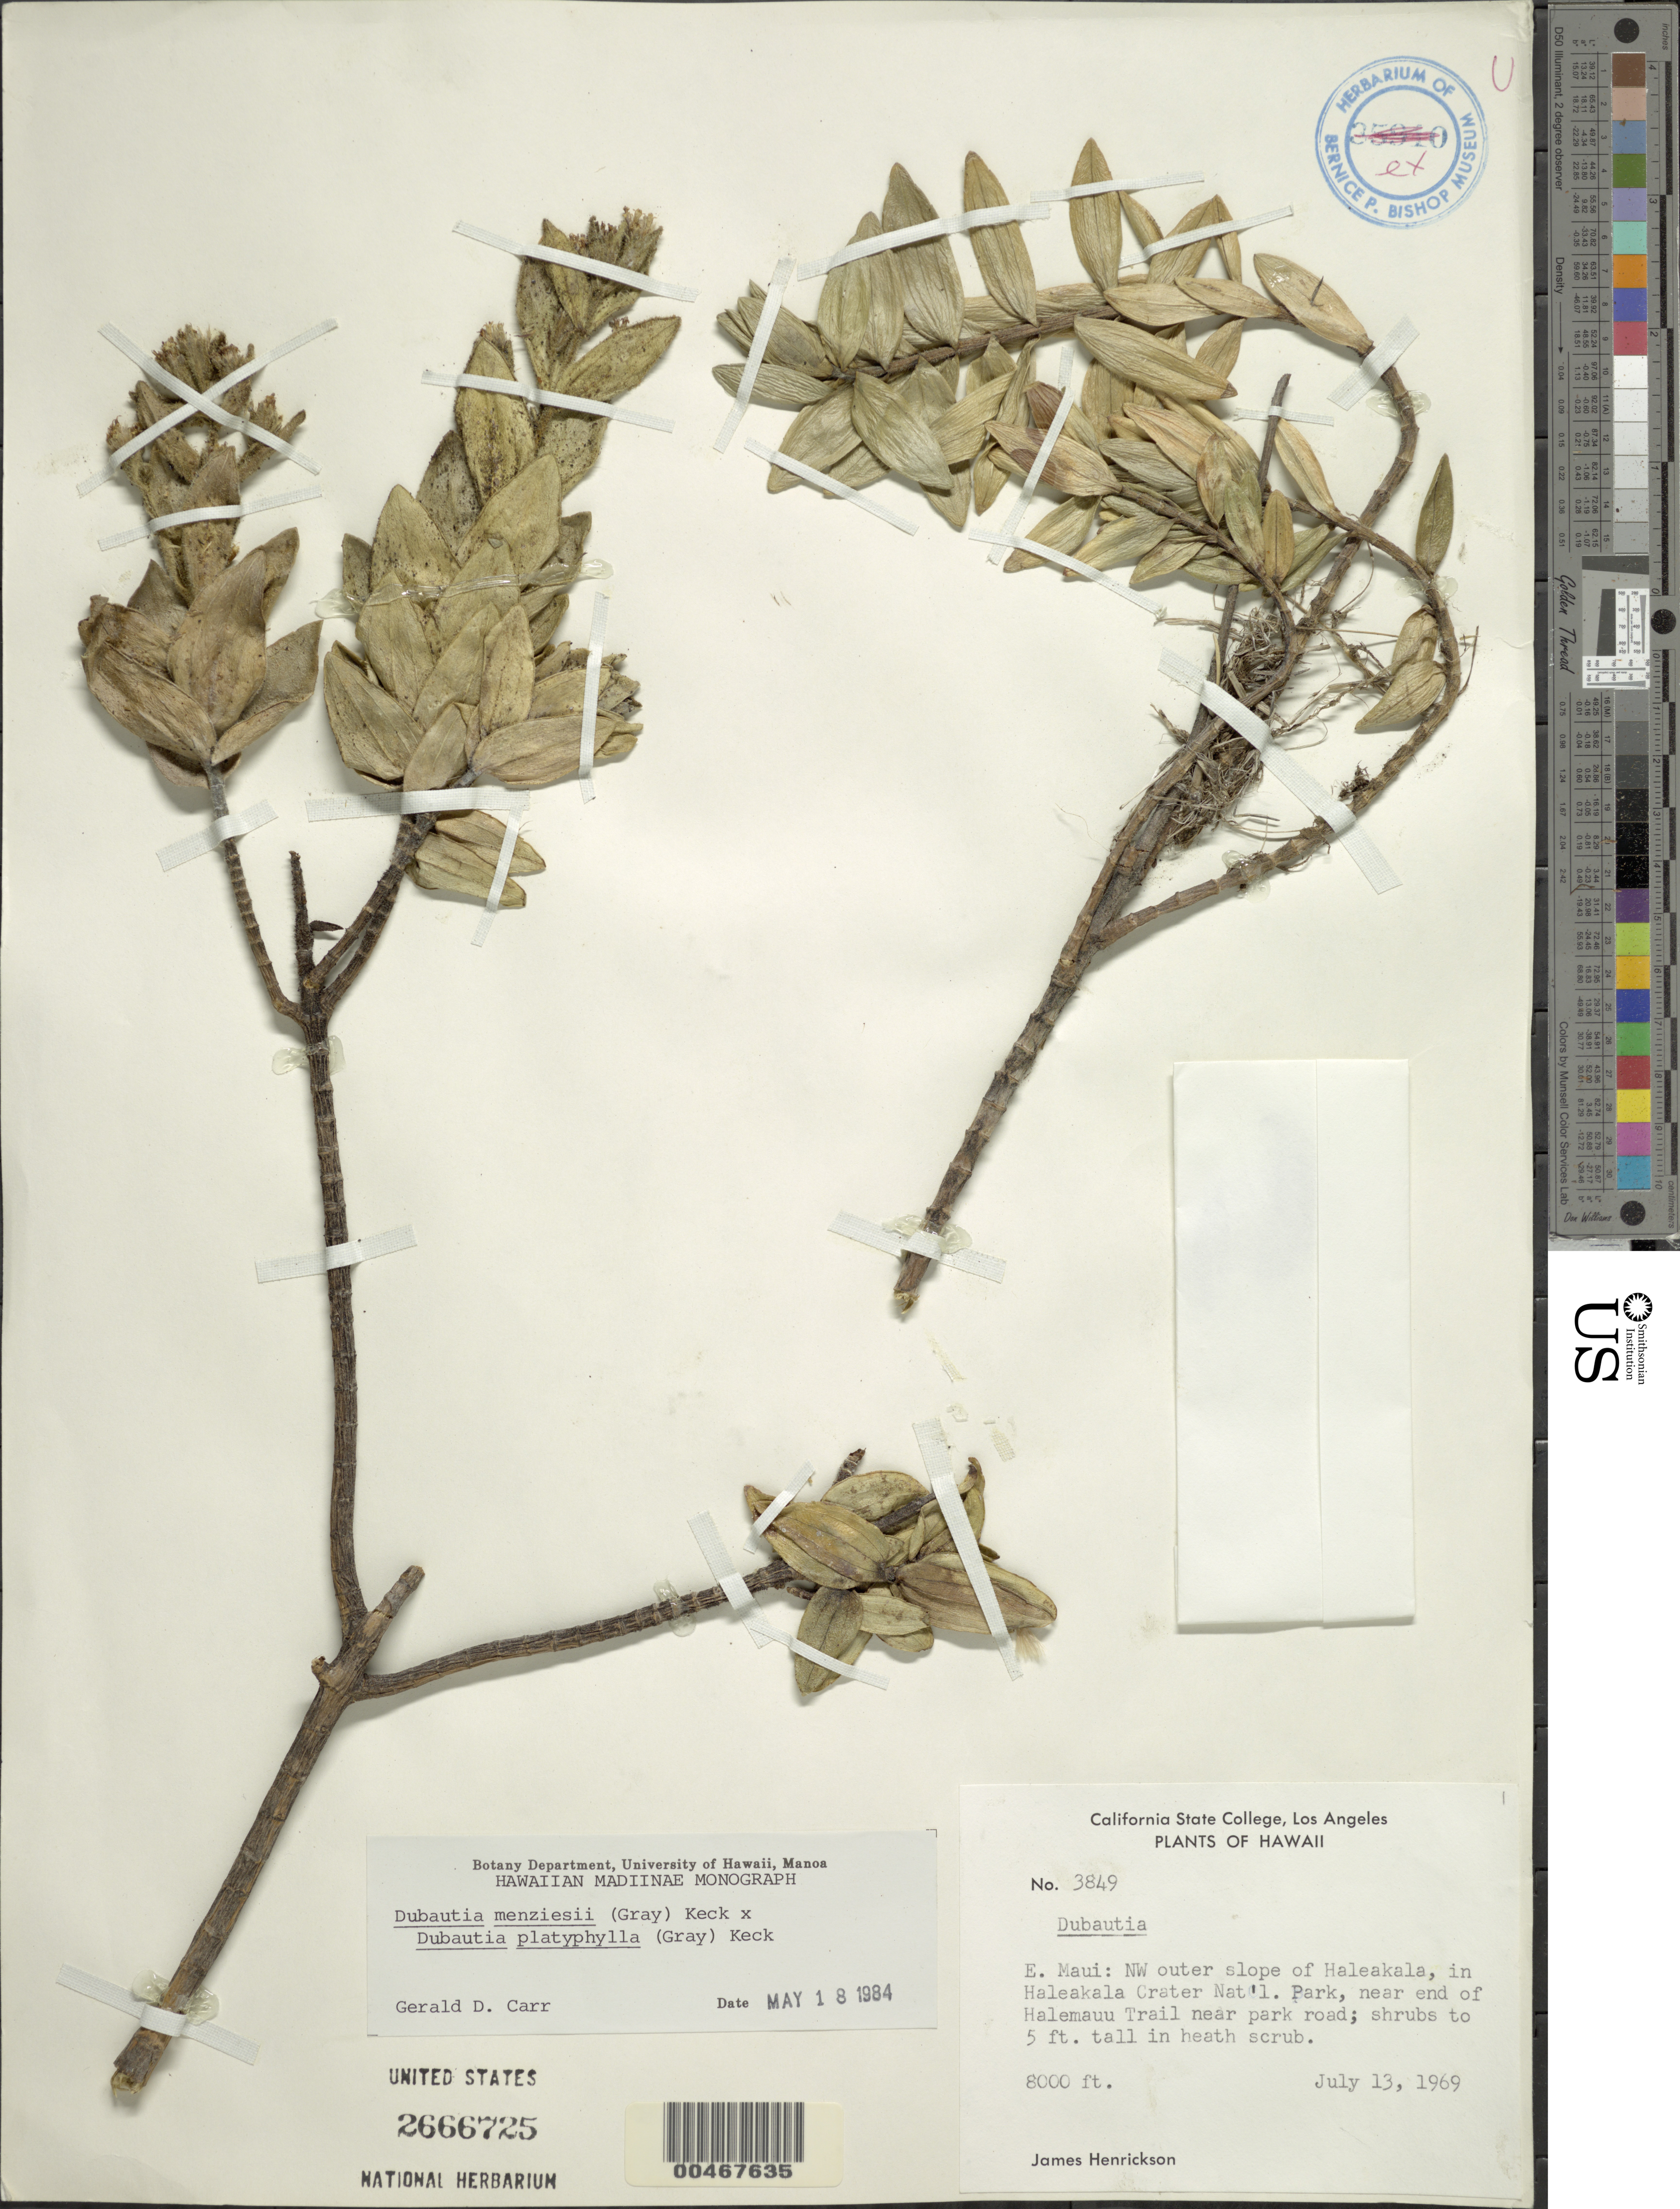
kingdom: Plantae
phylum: Tracheophyta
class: Magnoliopsida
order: Asterales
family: Asteraceae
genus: Dubautia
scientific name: Dubautia menziesii x D. platyphylla (A. Gray) D.D. Keck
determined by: Carr, G. D.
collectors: J. S. Henrickson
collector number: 3849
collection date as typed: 13 Jul 1969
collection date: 1969-07-13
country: United States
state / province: Hawaii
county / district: Maui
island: Maui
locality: E Maui, NW outer slope of Haleakala, in Haleakala Crater Nat'l Park, near end of Halemauu Trail near park rd.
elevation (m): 2438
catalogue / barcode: US 2666725